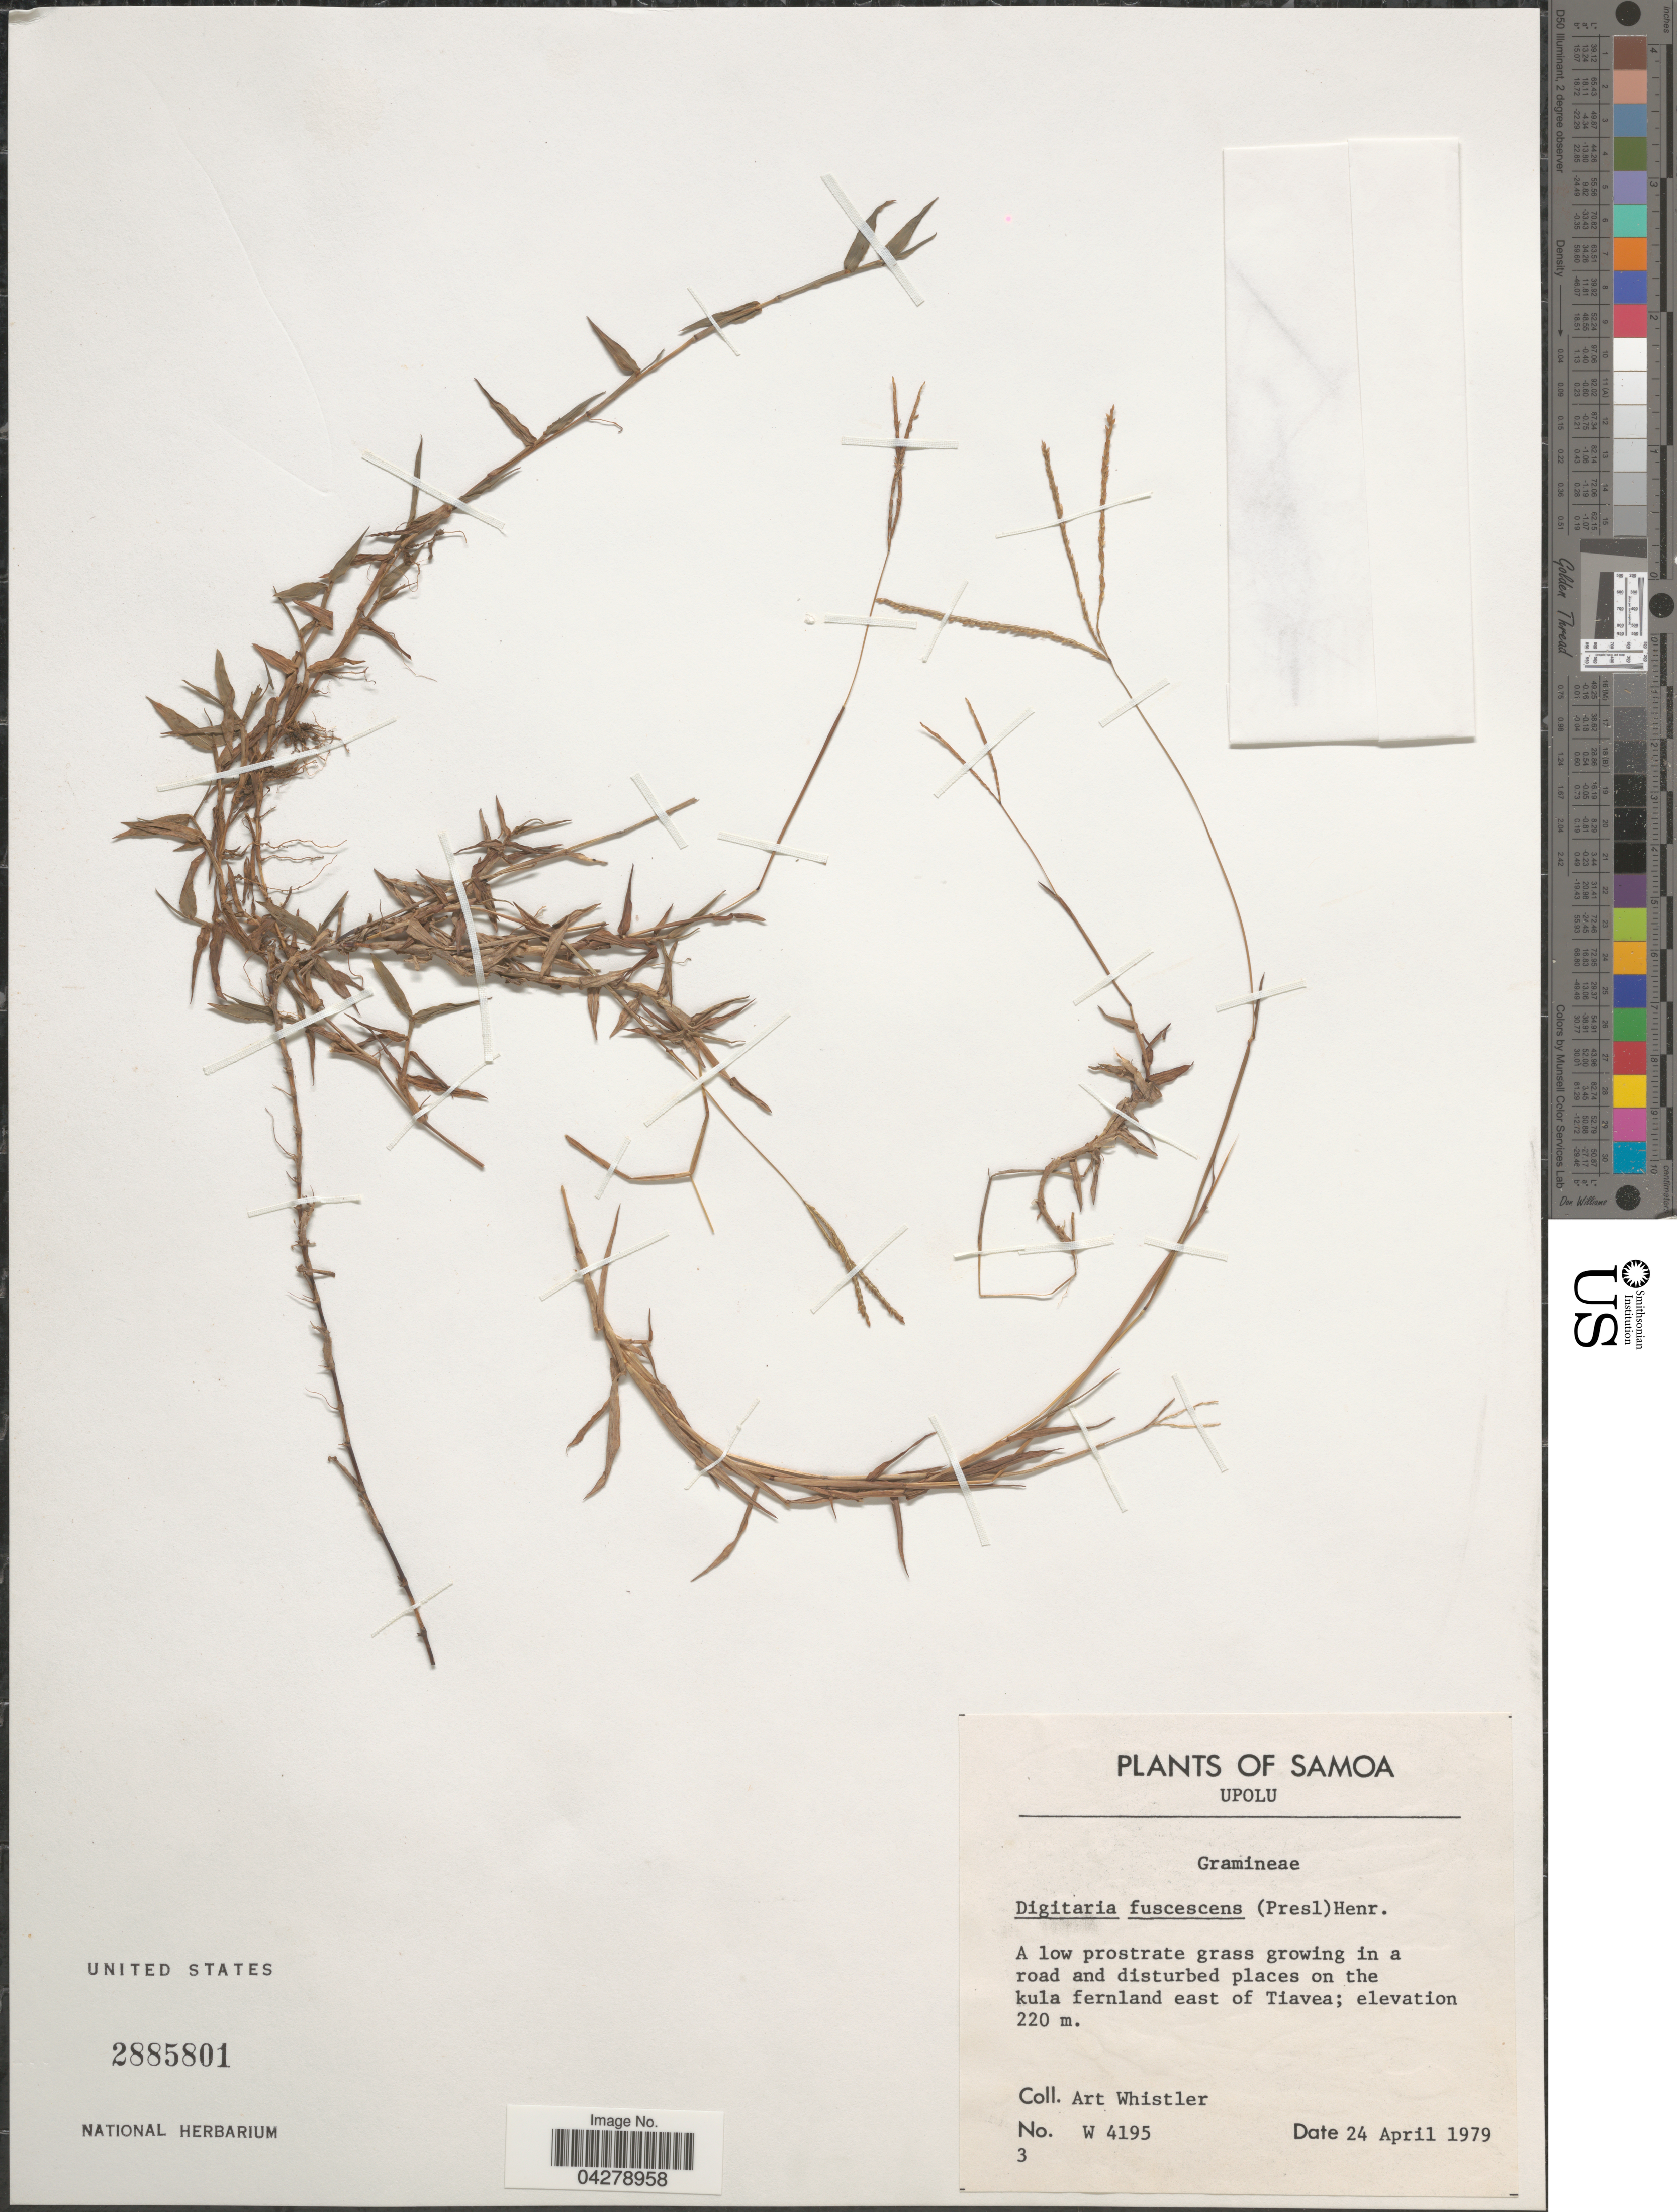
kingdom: Plantae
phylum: Tracheophyta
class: Liliopsida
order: Poales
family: Poaceae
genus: Digitaria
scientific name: Digitaria fuscescens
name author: (J. Presl) Henr.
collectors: A. Whistler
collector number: W4195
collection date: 1979-04-24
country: Samoa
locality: Samoa. Upolu. A low prostrate grass growing in a road and disturbed places on the kula fernland east of Tiavea.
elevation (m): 220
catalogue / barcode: US 2885801